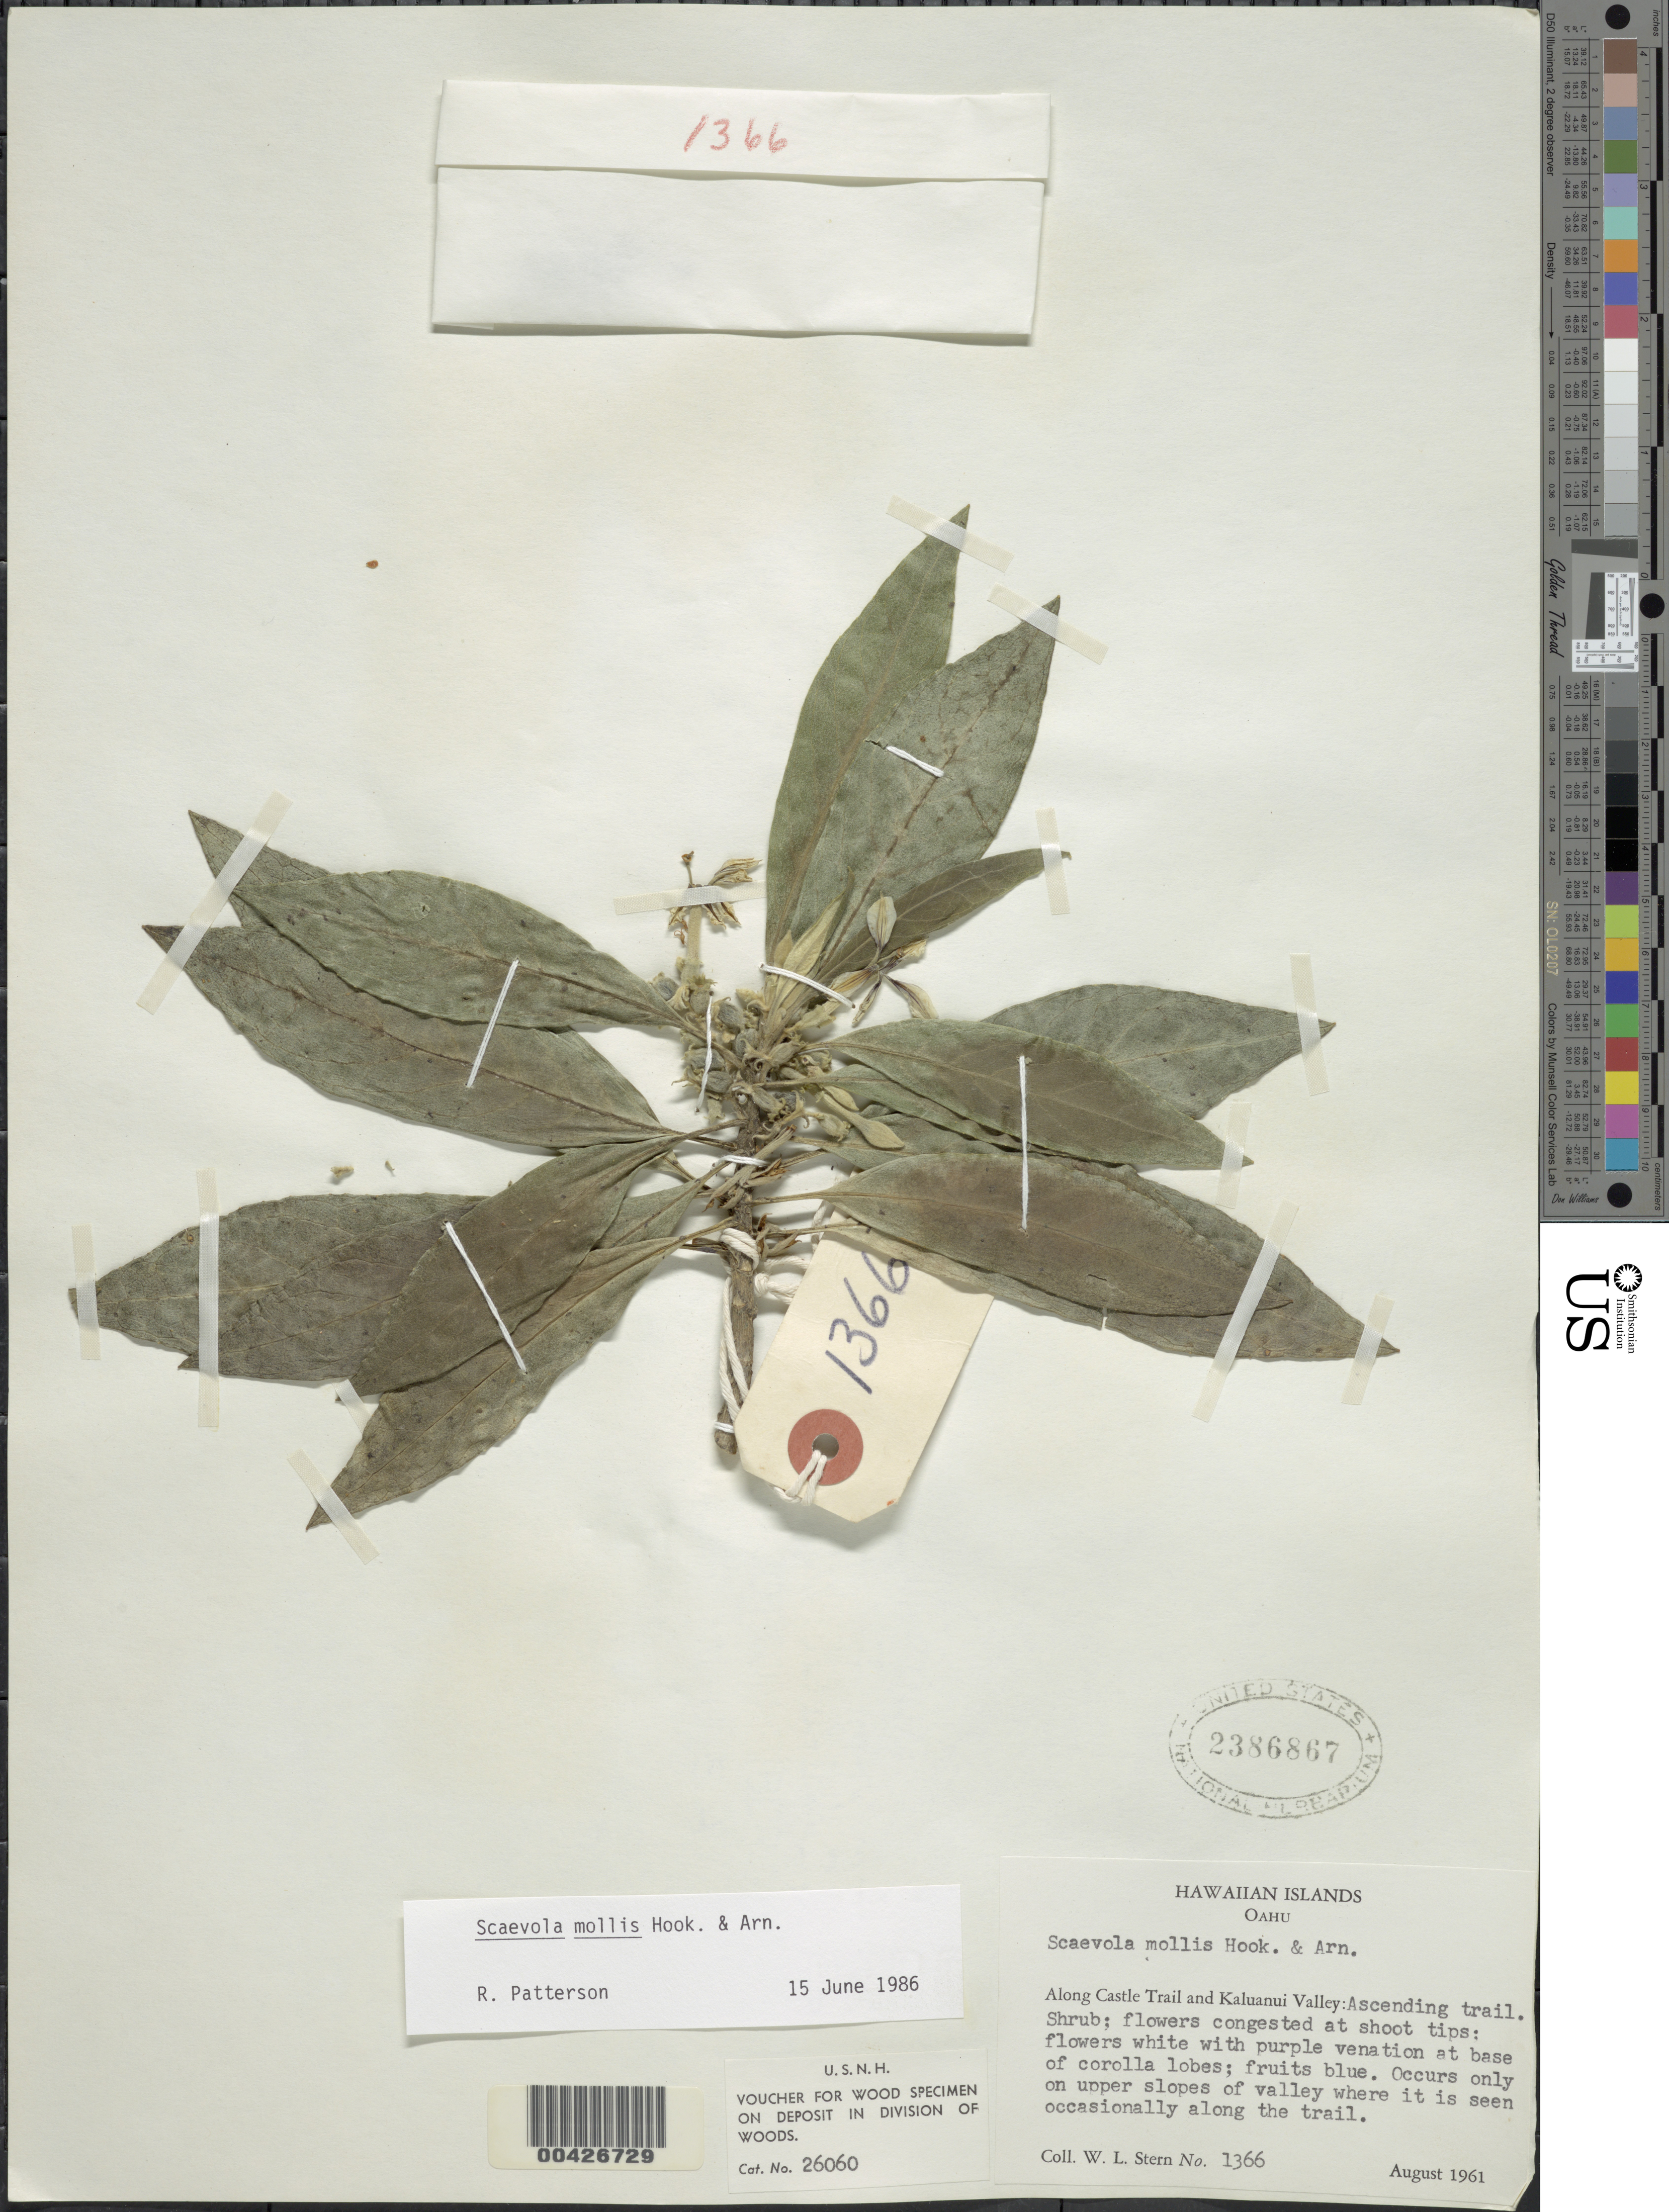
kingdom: Plantae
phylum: Tracheophyta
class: Magnoliopsida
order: Asterales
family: Goodeniaceae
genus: Scaevola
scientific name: Scaevola mollis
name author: Hook. & Arn.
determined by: Patterson, R.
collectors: W. L. Stern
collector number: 1366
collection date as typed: Aug 1961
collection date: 1961-08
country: United States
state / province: Hawaii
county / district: Honolulu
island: Oahu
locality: Along Castle Trail and Kaluanui Valley, ascending trail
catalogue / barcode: US 2386867